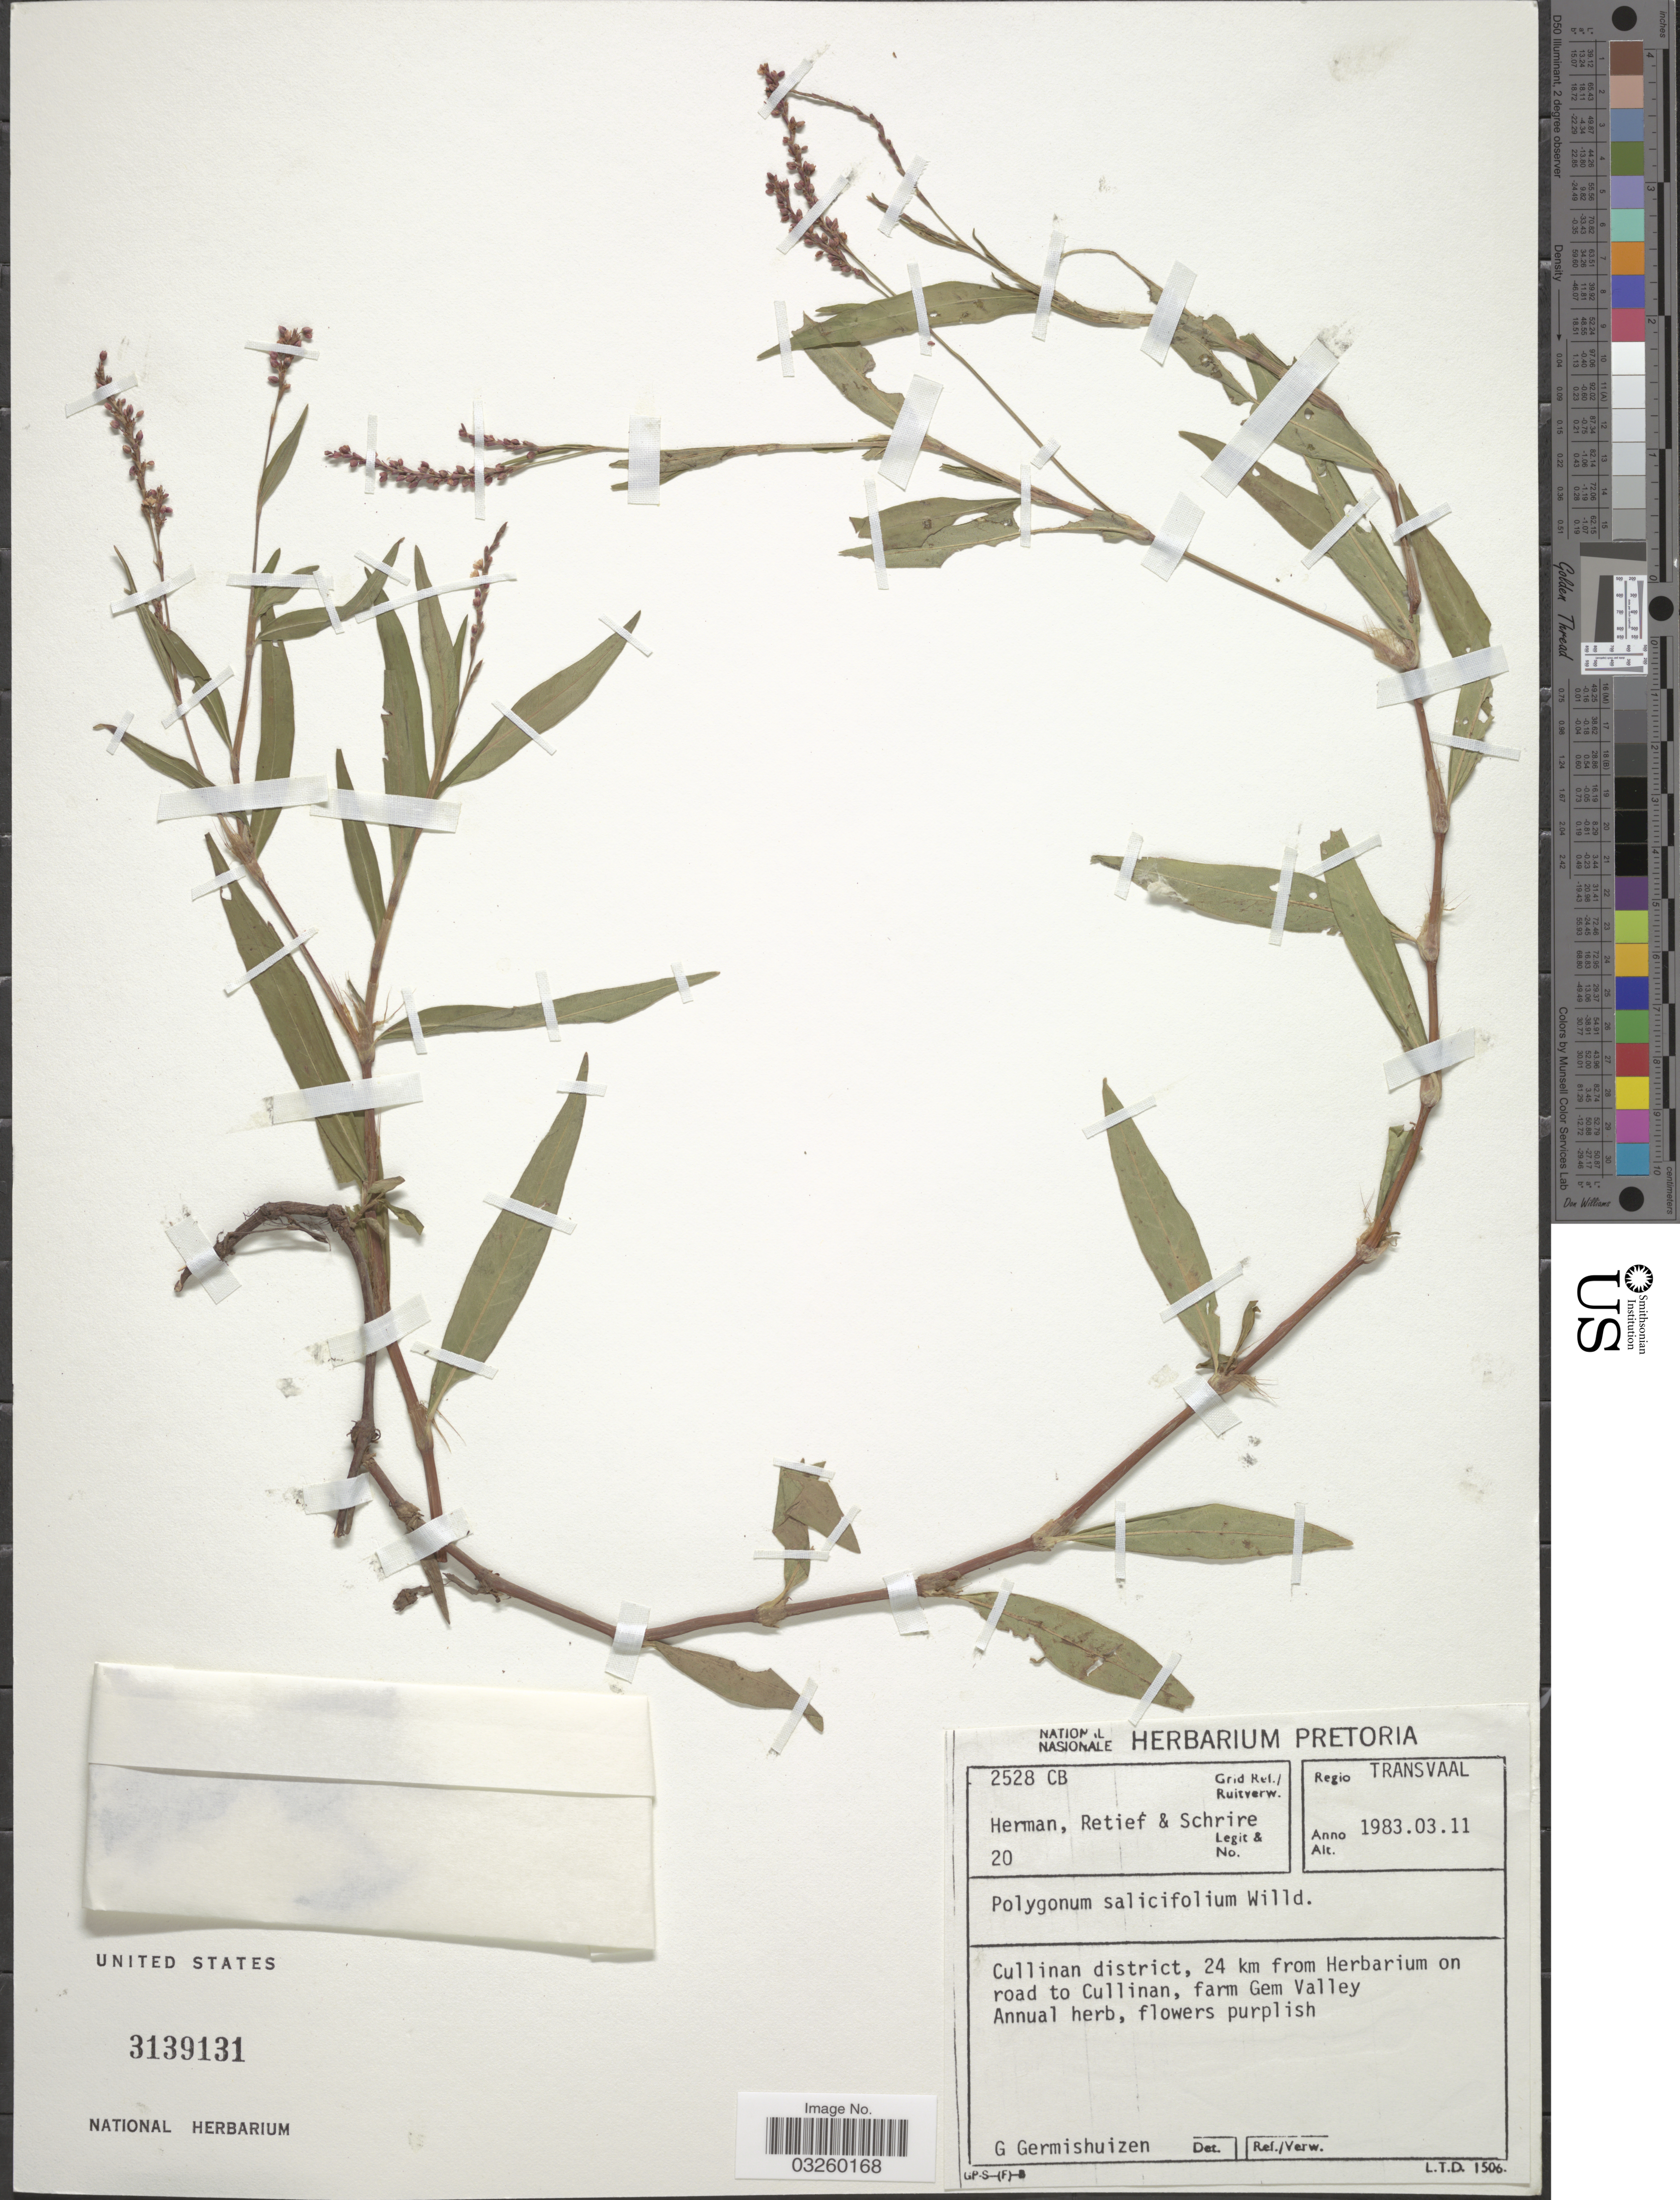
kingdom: Plantae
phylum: Tracheophyta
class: Magnoliopsida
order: Caryophyllales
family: Polygonaceae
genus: Polygonum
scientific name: Polygonum salicifolium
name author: Brouss. ex Willd.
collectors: -. Herman, -. Retief & Schrire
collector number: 20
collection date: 1983-03-11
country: South Africa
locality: Grid. Ref./Ruitverw. 2528 CB. Regio Transvaal. Cullinan district, 24 km from Herbarium on road to Cullinan, farm Gem Valley.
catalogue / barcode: US 3139131